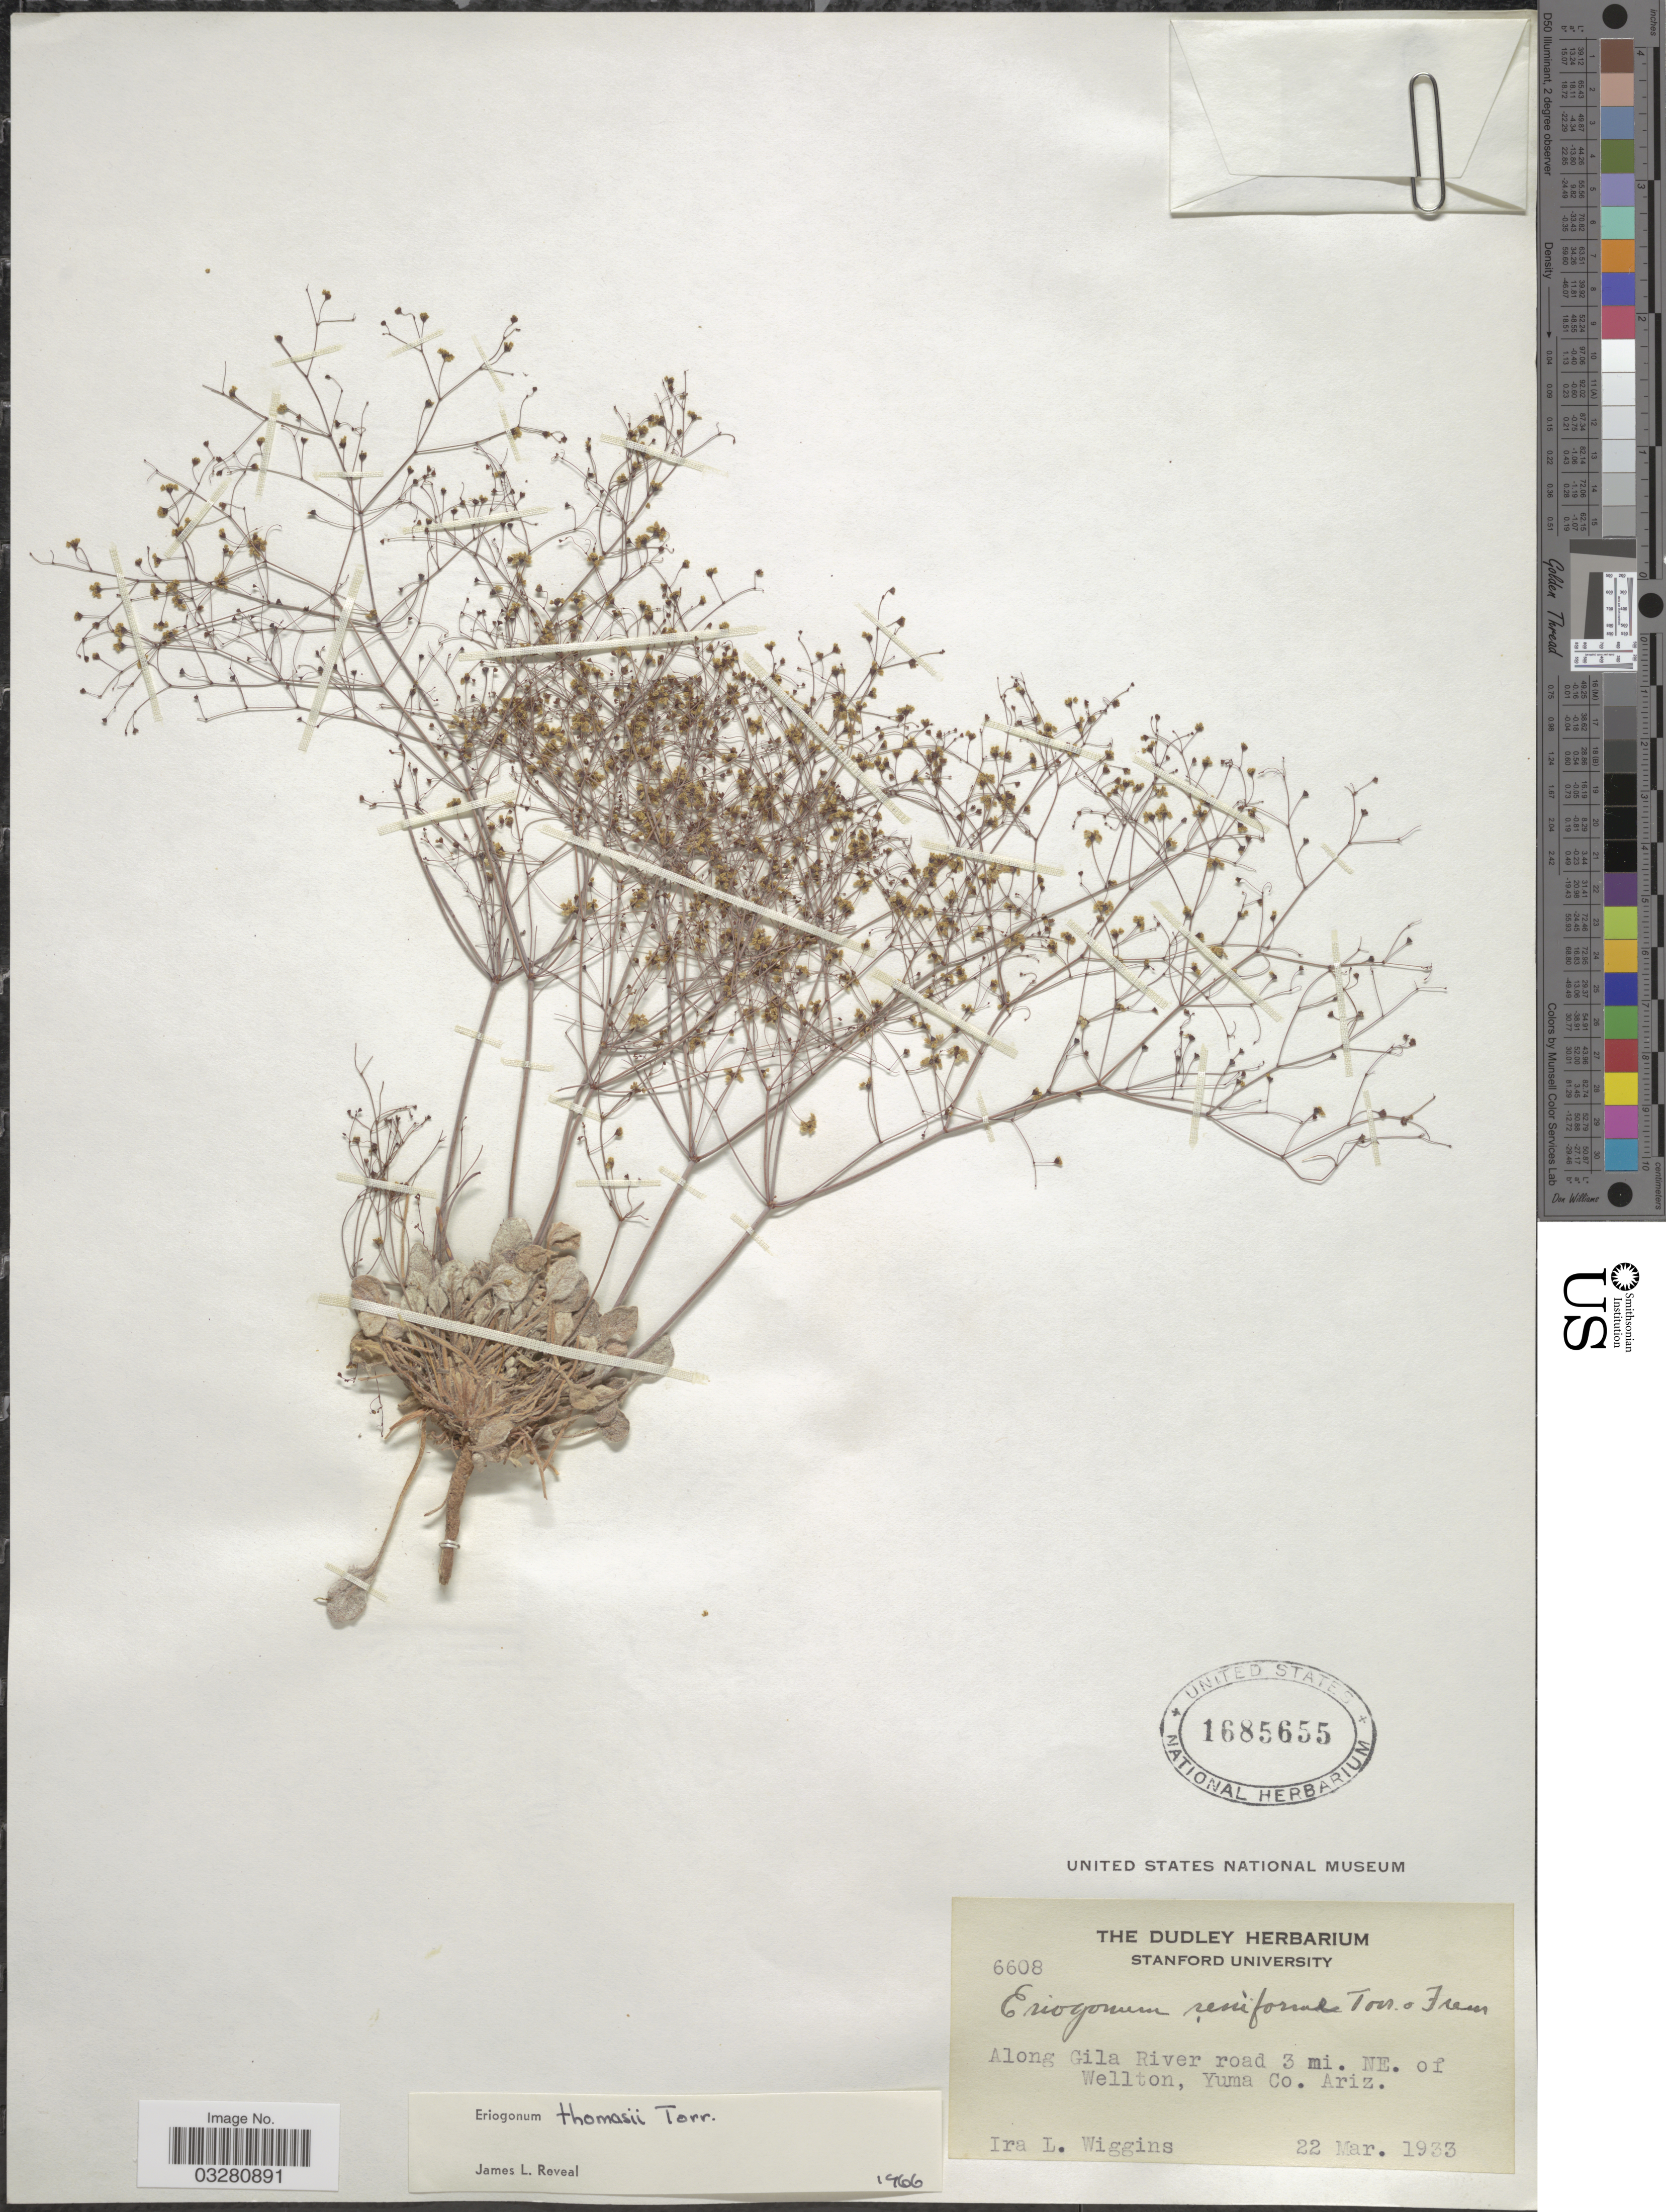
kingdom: Plantae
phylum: Tracheophyta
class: Magnoliopsida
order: Caryophyllales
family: Polygonaceae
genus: Eriogonum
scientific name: Eriogonum thomasii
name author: Torr.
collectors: I. L. Wiggins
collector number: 6608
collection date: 1933-03-22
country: United States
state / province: Arizona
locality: Along Gila River road 3 mi. NE. of Wellton, Yuma Co. Ariz.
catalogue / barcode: US 1685655